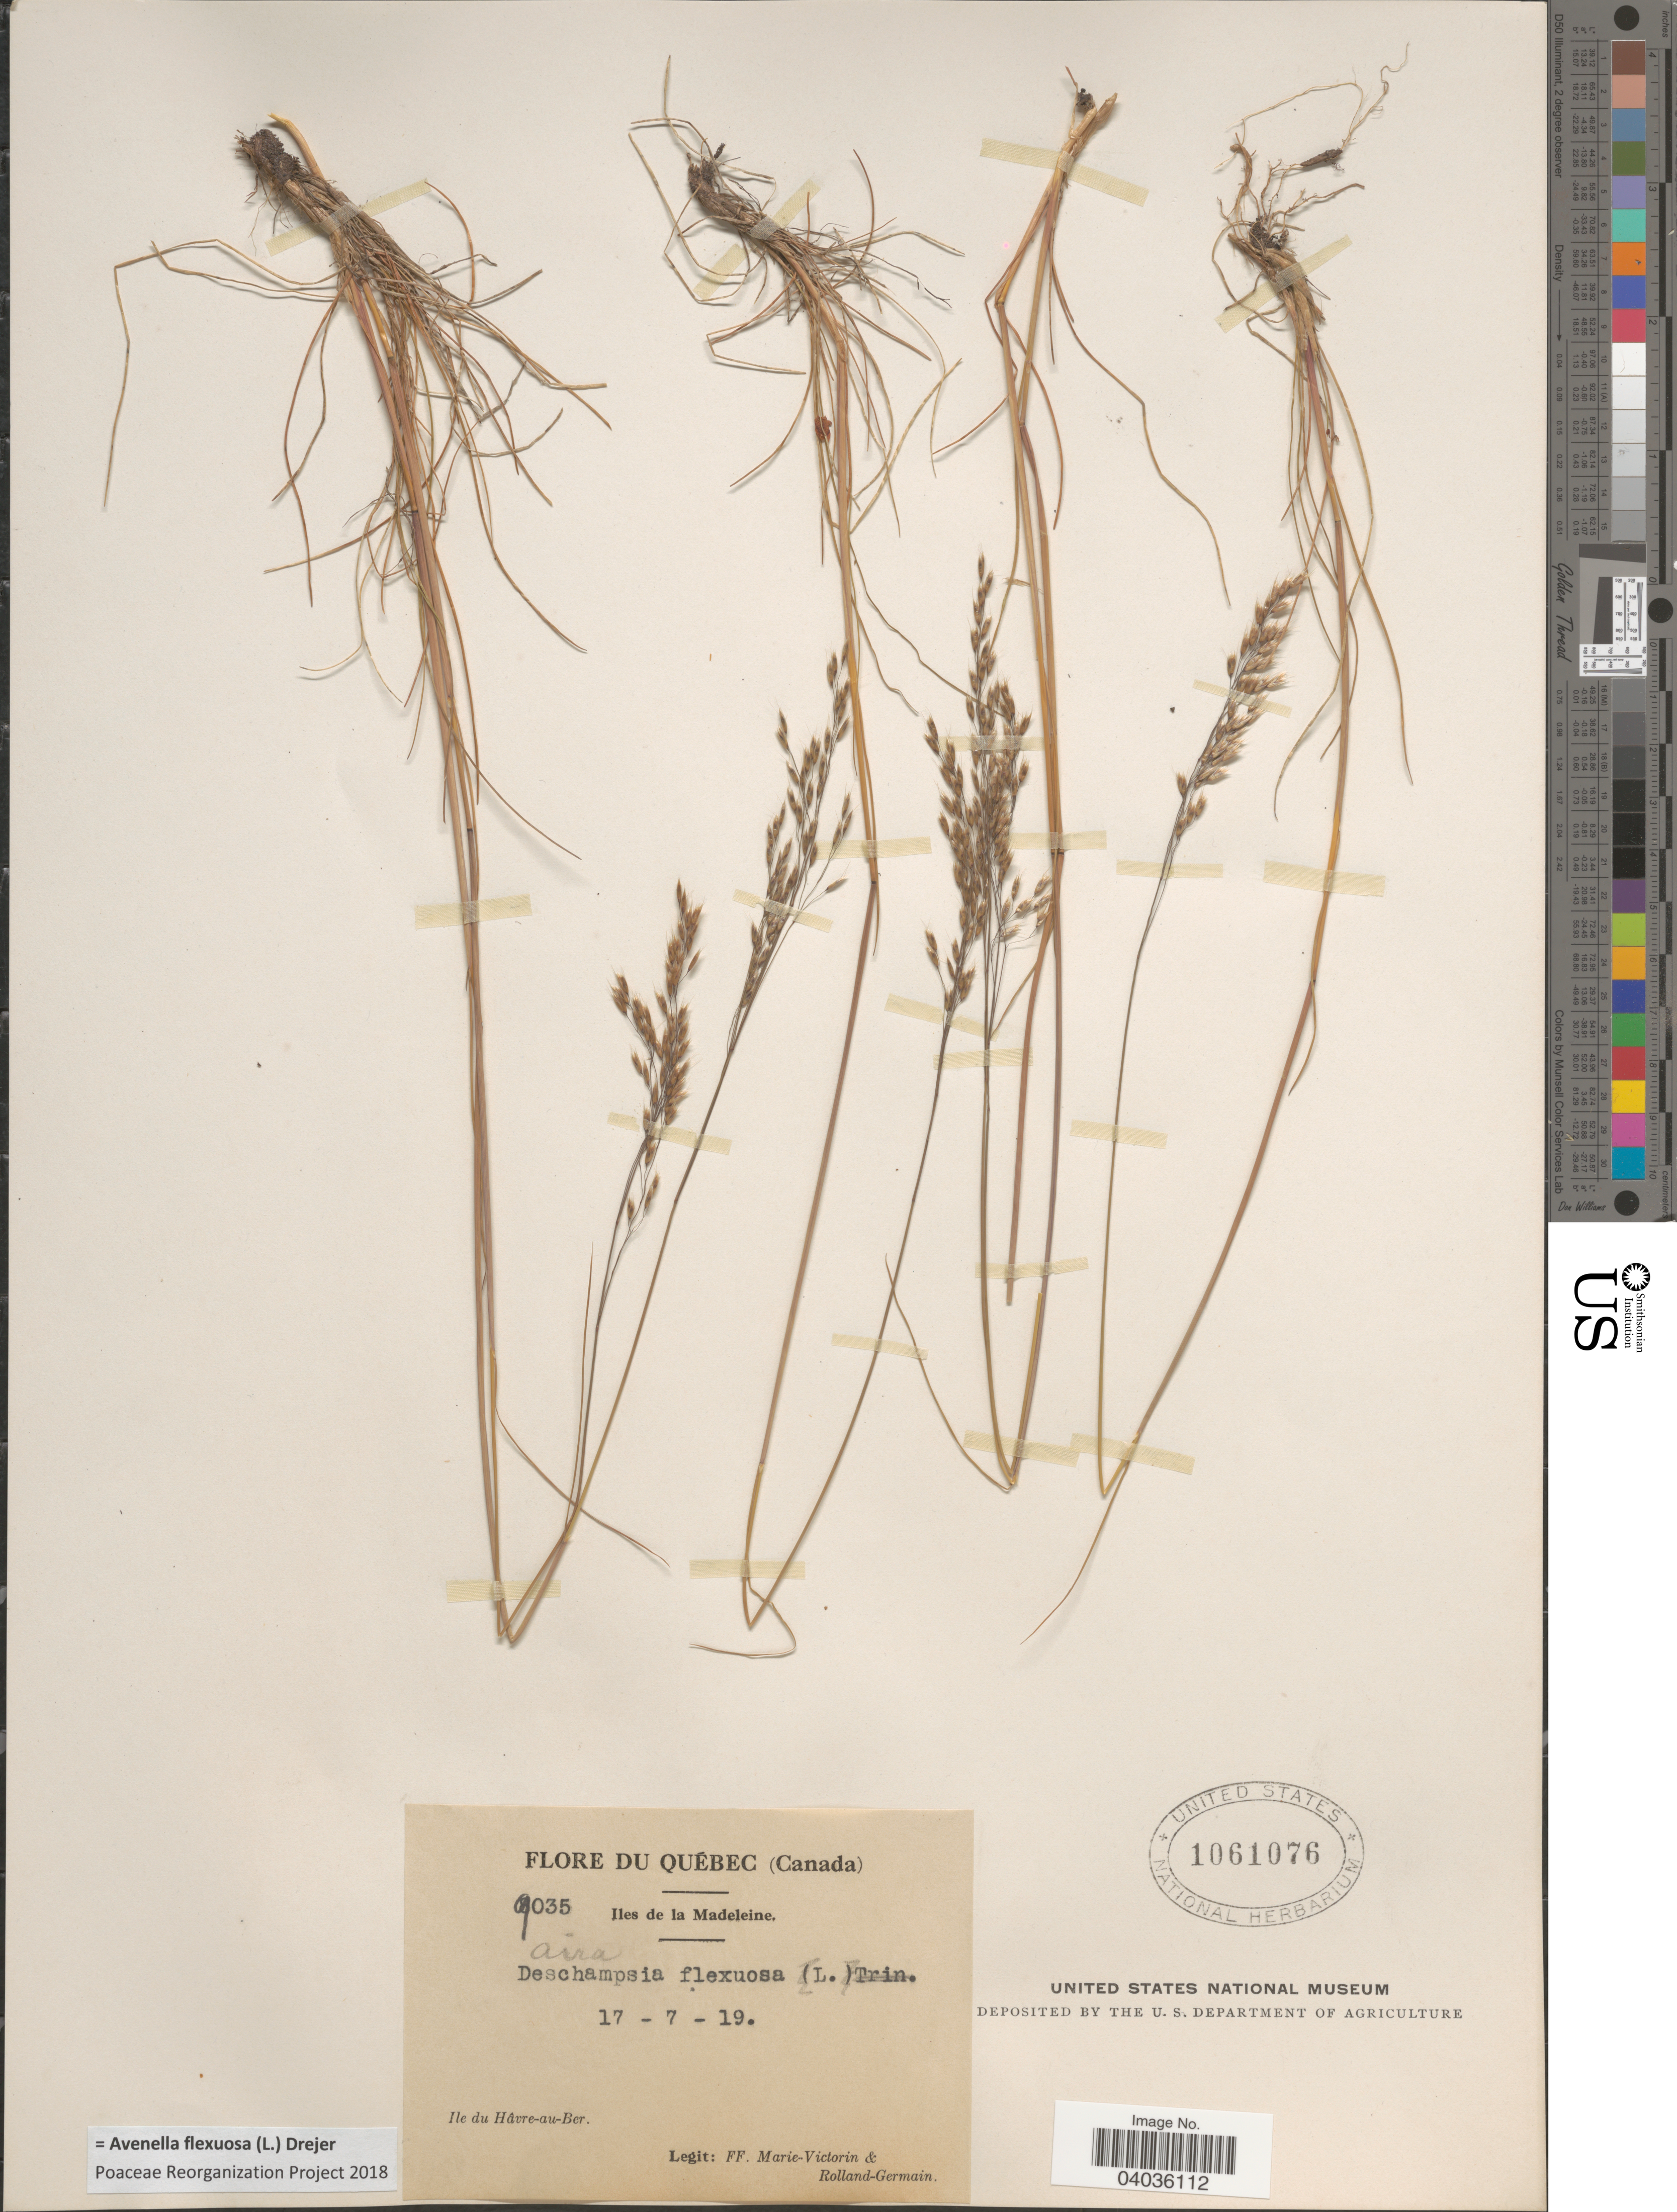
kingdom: Plantae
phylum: Tracheophyta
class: Liliopsida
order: Poales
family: Poaceae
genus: Avenella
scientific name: Avenella flexuosa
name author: (L.) Drejer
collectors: F. Marie-Victorin & Rolland-Germain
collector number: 9035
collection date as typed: Transcribed d/m/y: 17/7/19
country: Canada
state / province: Quebec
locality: Iles de la Madeleine. Ile du Hâvre-au-Ber.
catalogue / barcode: US 1061076